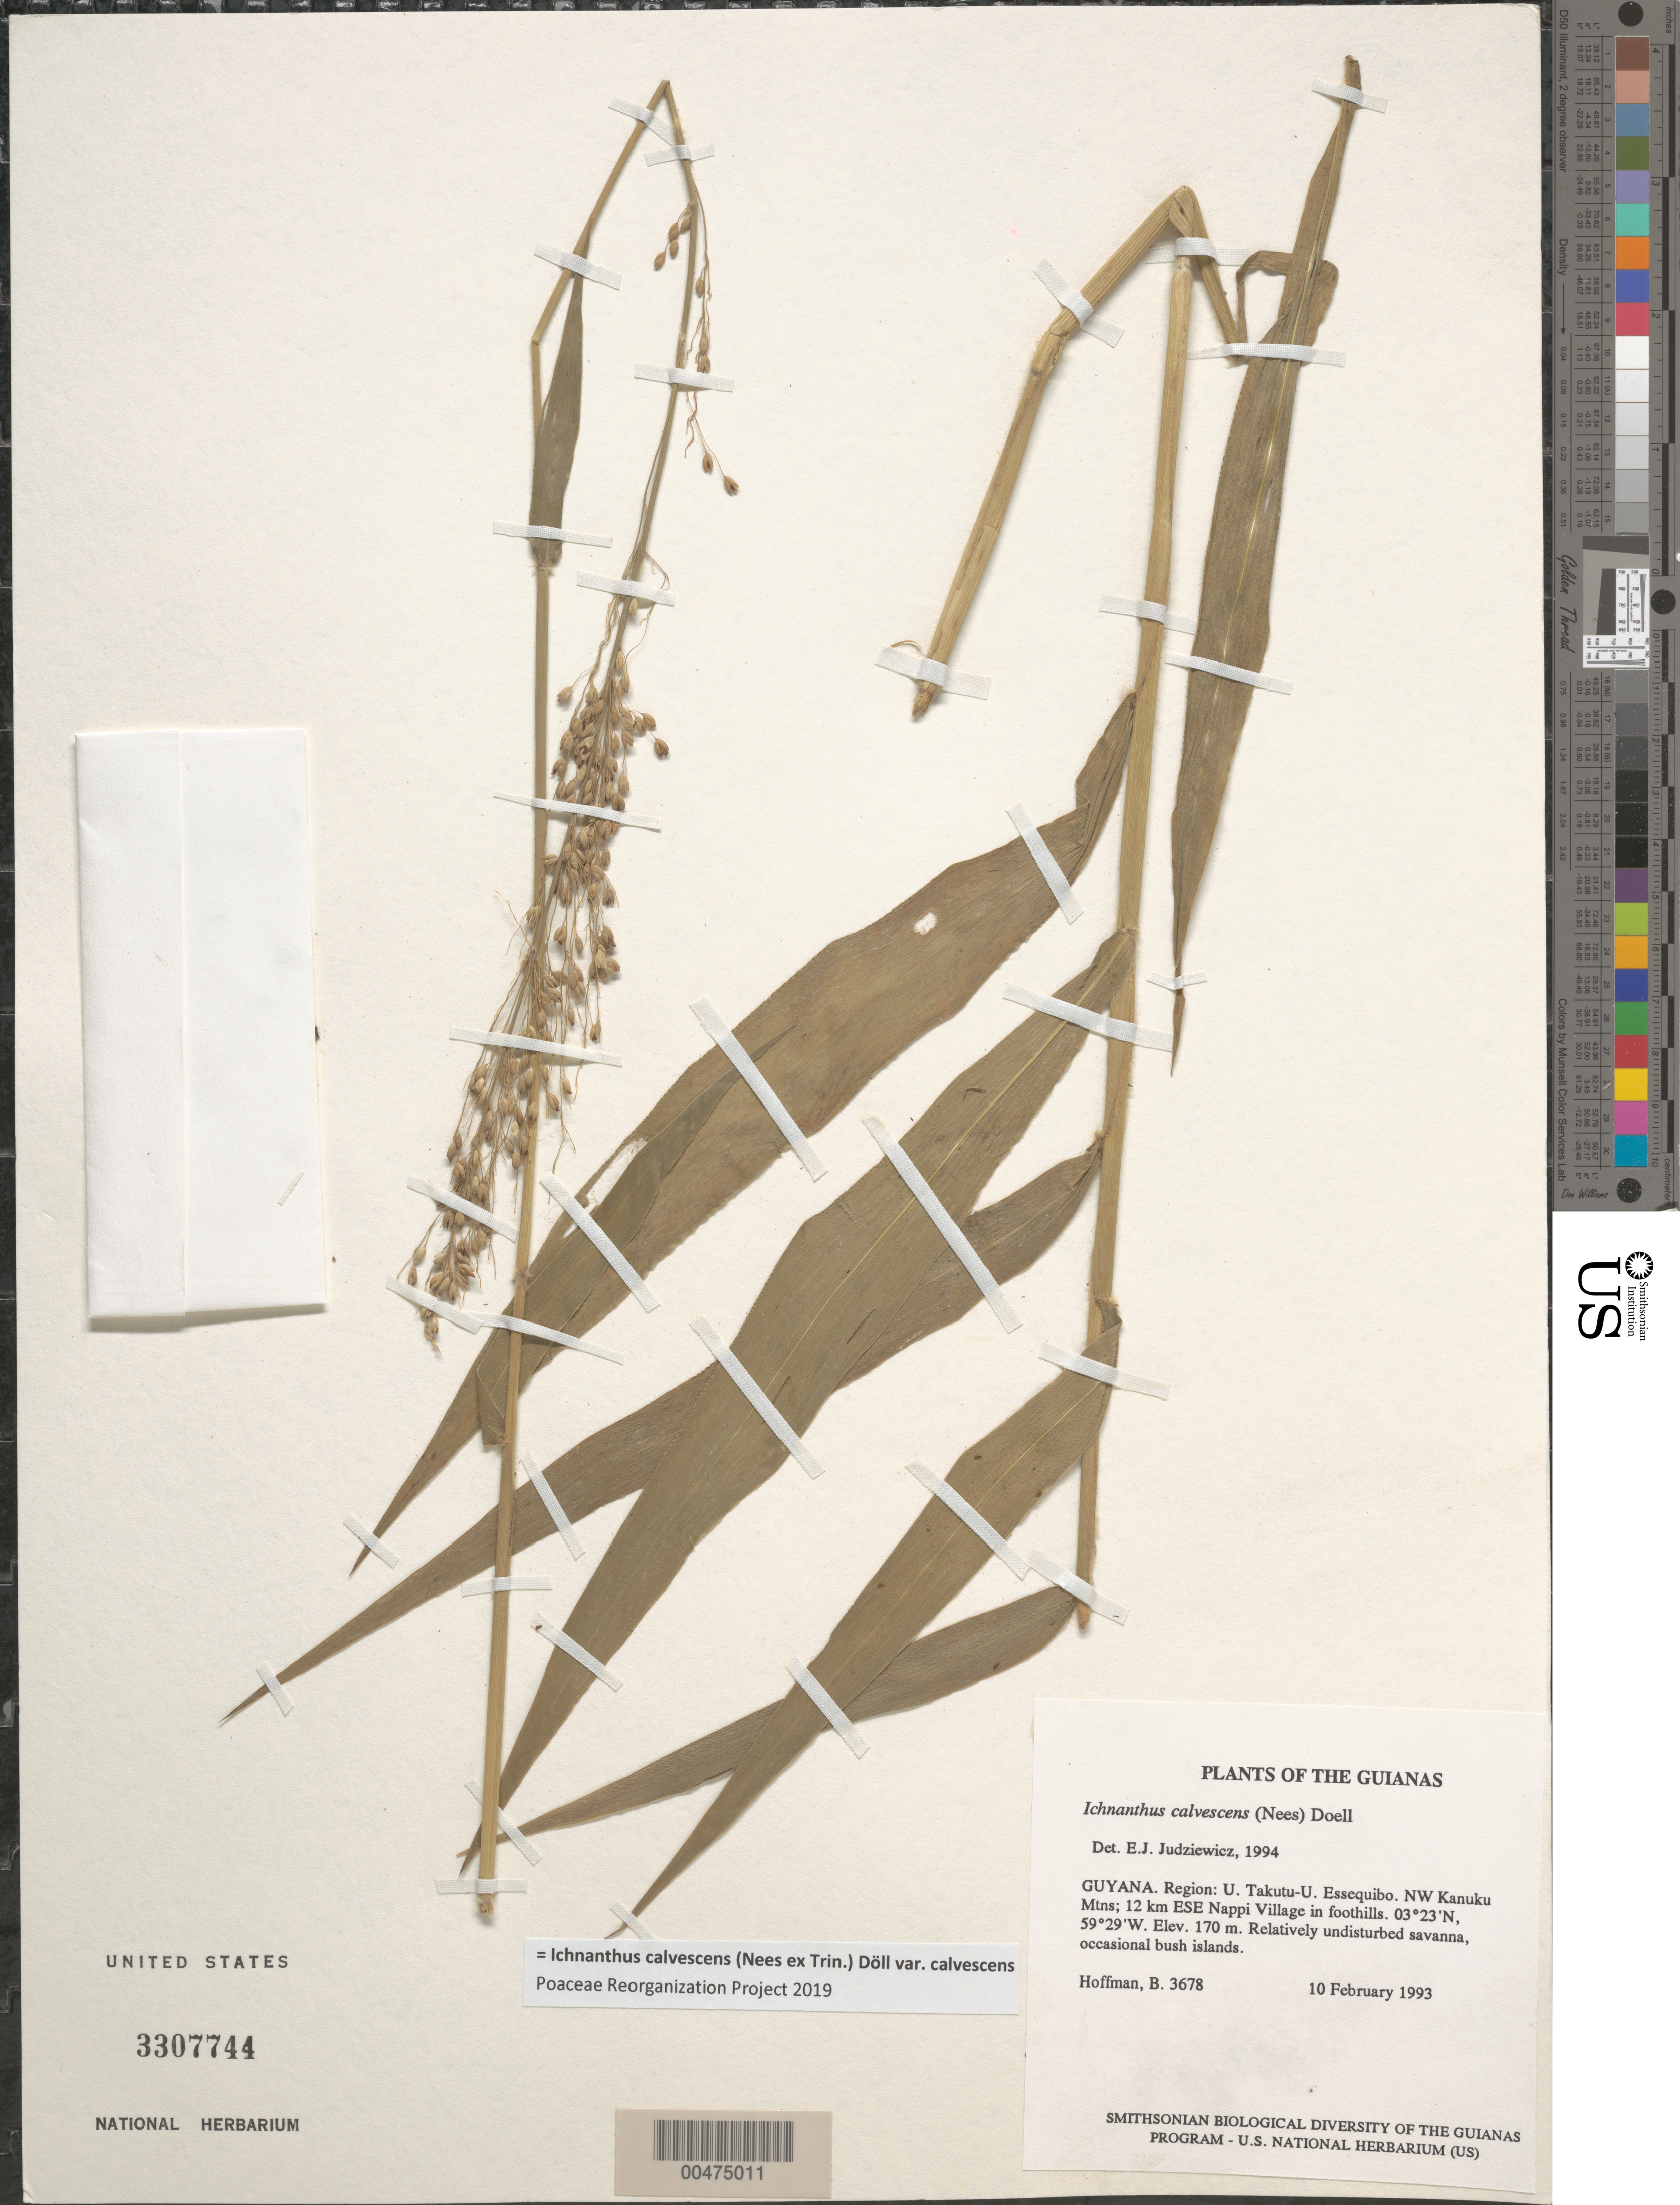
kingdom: Plantae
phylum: Tracheophyta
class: Liliopsida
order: Poales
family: Poaceae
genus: Ichnanthus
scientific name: Ichnanthus calvescens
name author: (Nees ex Trin.) Döll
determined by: Judziewicz, E. J.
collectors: B. Hoffman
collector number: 3678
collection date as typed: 10 February 1993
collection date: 1993-02-10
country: Guyana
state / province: U. Takutu-U. Essequibo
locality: NW Kanuku Mountains; 12 km ESE of Nappi Village in foothills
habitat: Relatively undisturbed savanna, occasional bush islands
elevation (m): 170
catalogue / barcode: US 3307744